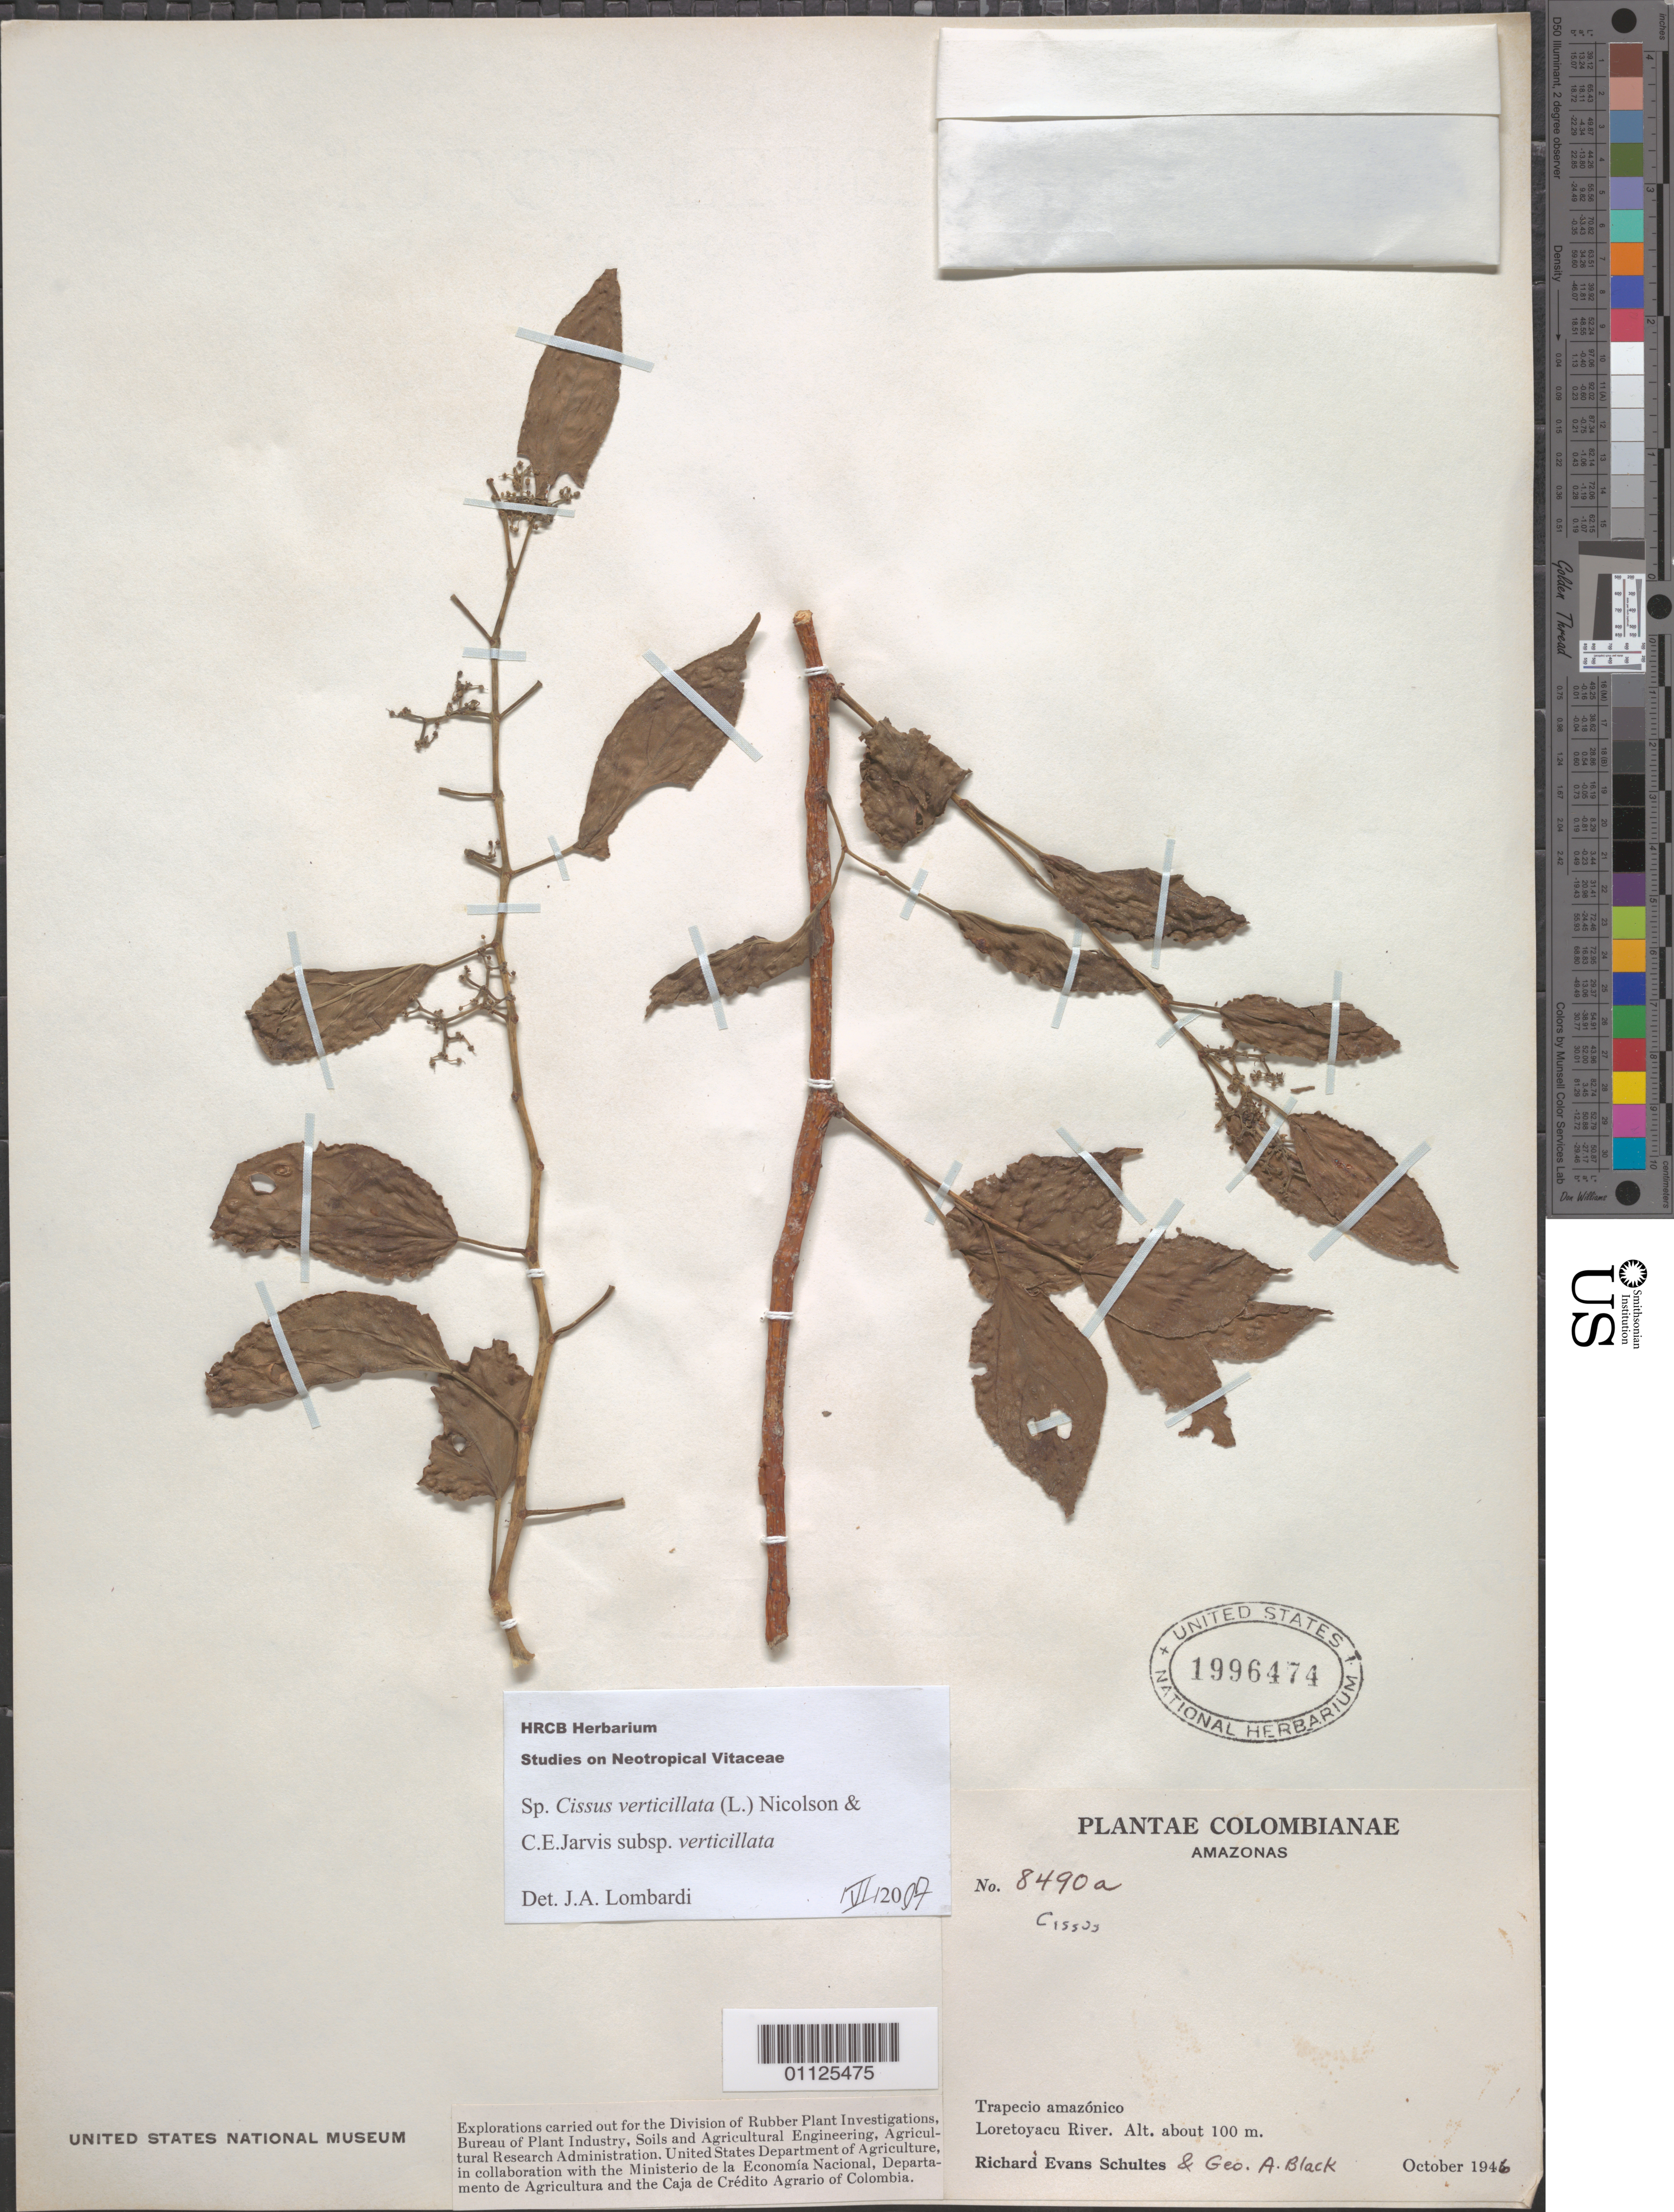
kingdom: Plantae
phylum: Tracheophyta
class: Magnoliopsida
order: Vitales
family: Vitaceae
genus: Cissus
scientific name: Cissus verticillata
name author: (L.) Nicolson & C.E. Jarvis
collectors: R. E. Schultes & G. A. Black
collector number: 8490 a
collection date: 1946-10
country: Colombia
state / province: Amazônas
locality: Loretoyacu River.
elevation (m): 100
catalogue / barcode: US 1996474